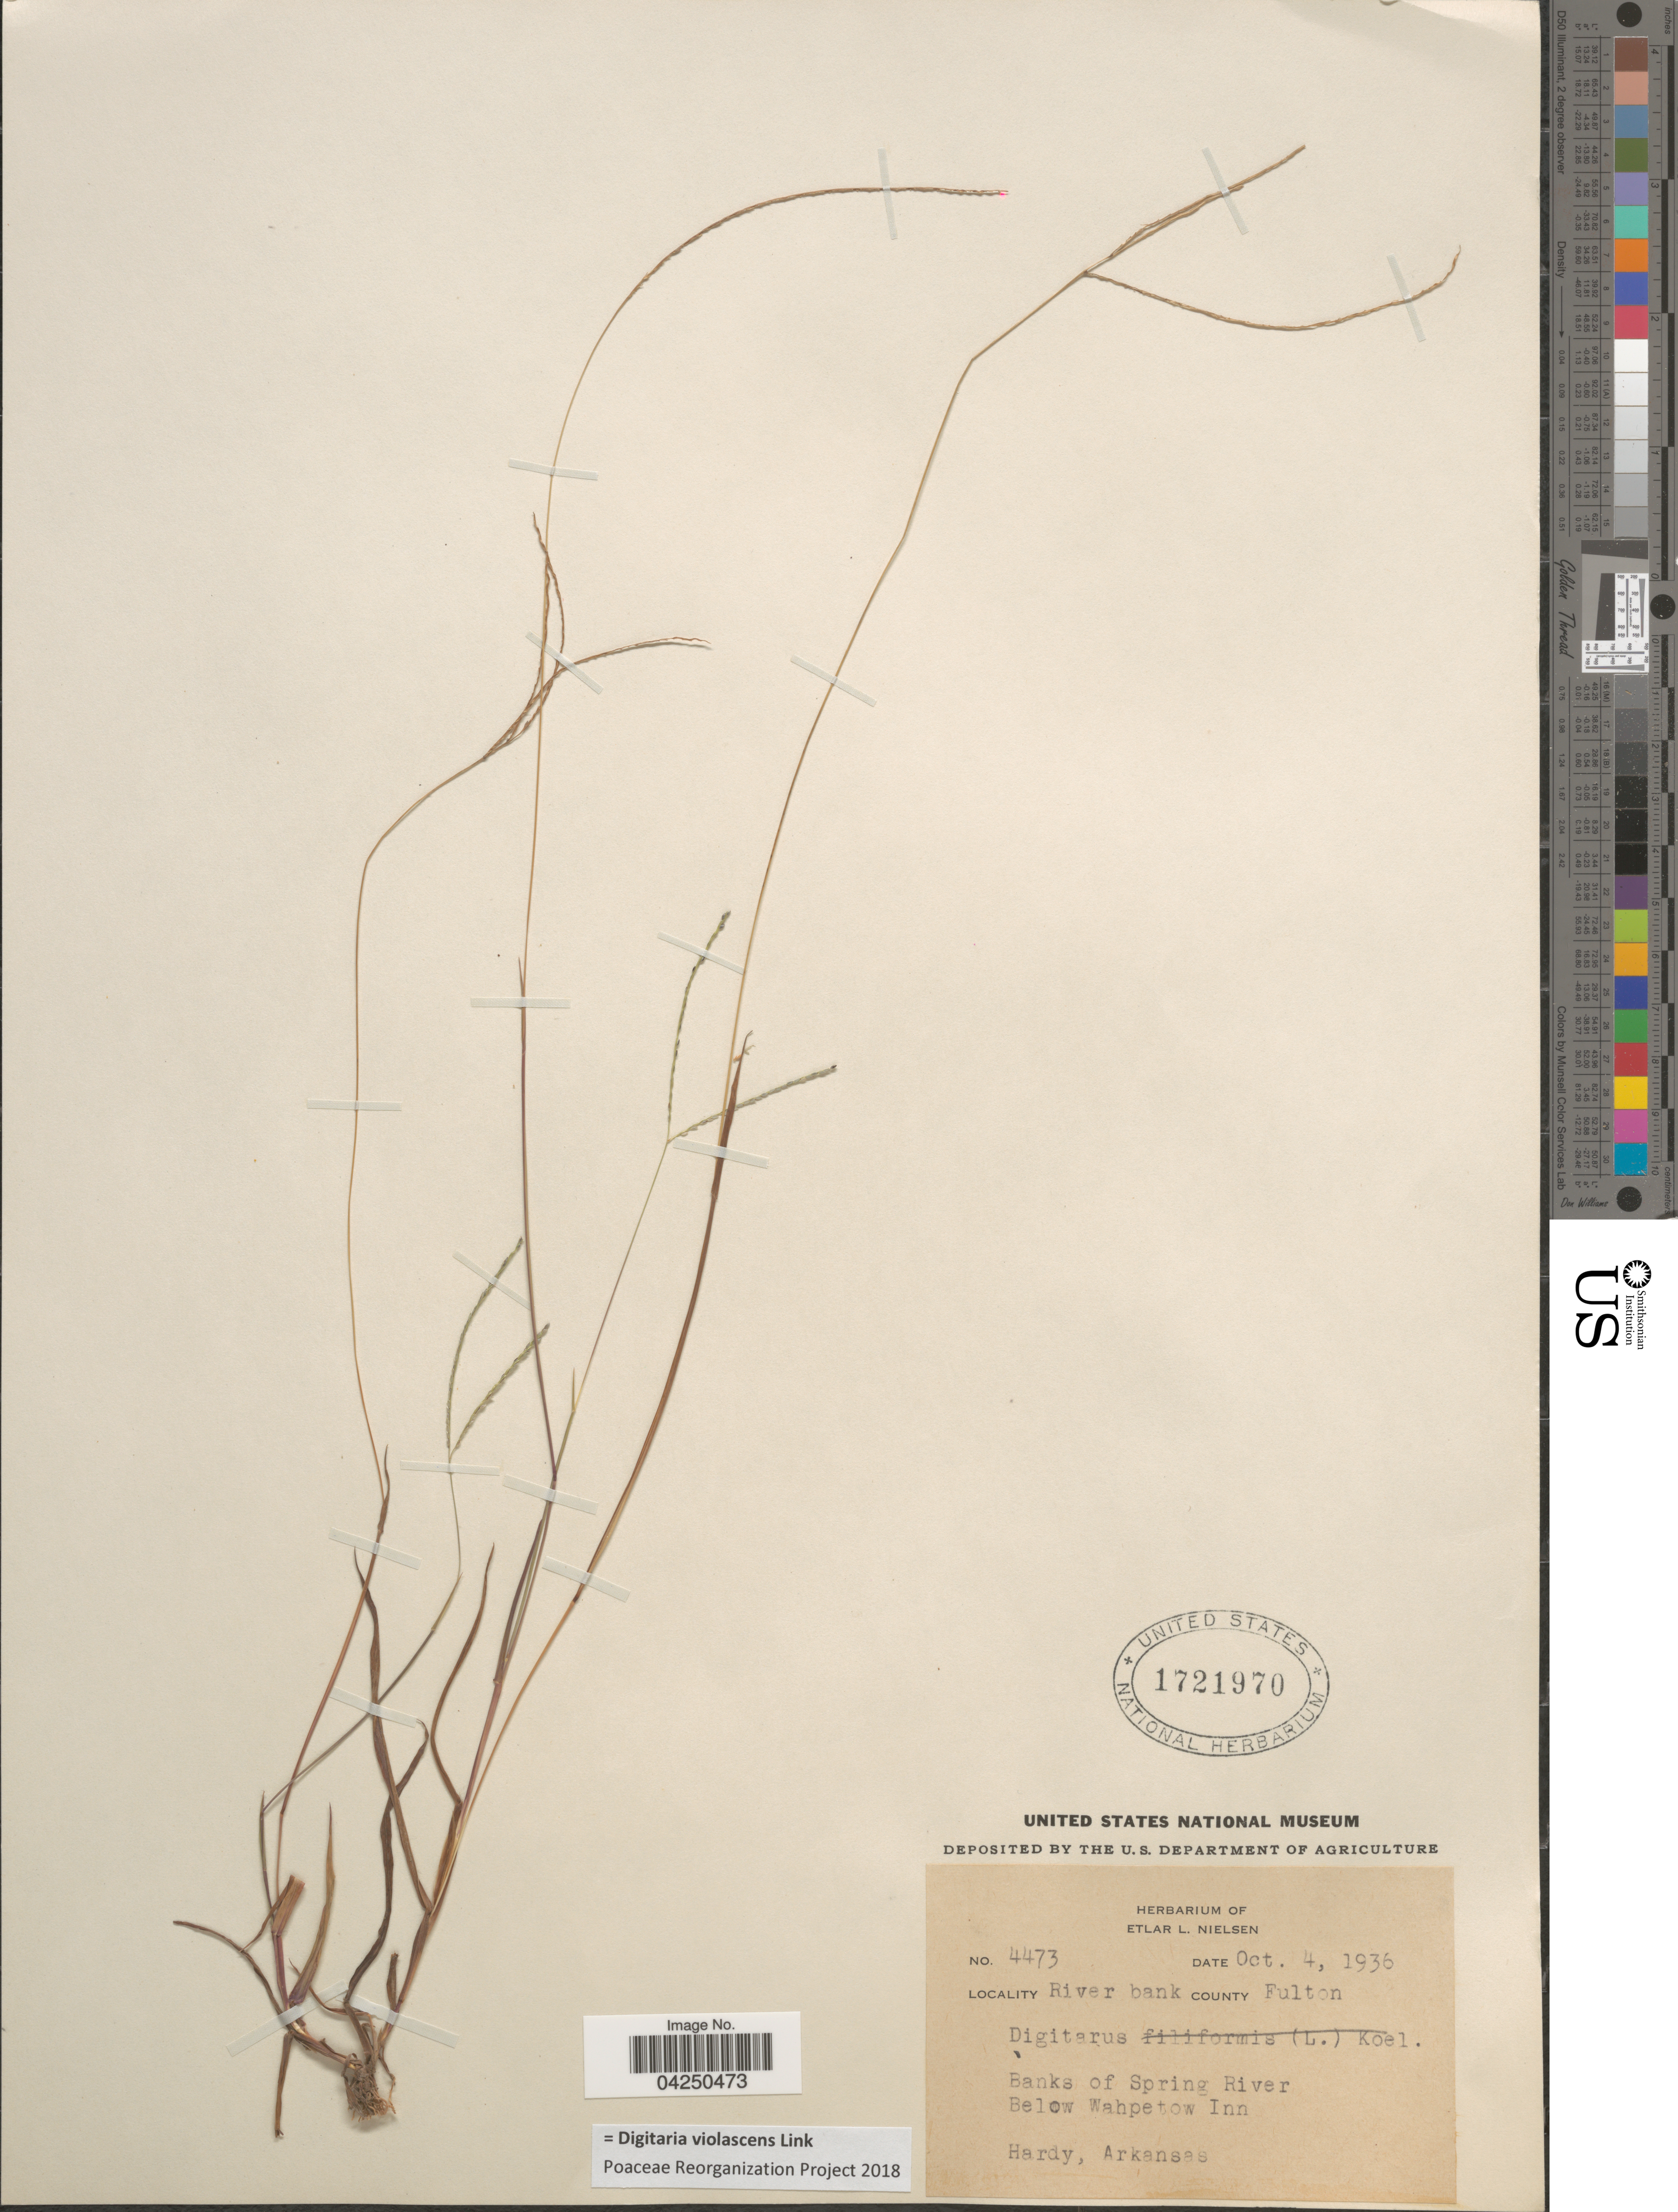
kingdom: Plantae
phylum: Tracheophyta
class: Liliopsida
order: Poales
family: Poaceae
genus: Digitaria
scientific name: Digitaria violascens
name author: Link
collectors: Ex herb. of Etlar L. Nielsen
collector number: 4473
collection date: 1936-10-04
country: United States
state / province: Arkansas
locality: River bank County Fulton. Banks of Spring River. Below Wahpetow Inn. Hardy.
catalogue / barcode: US 1721970